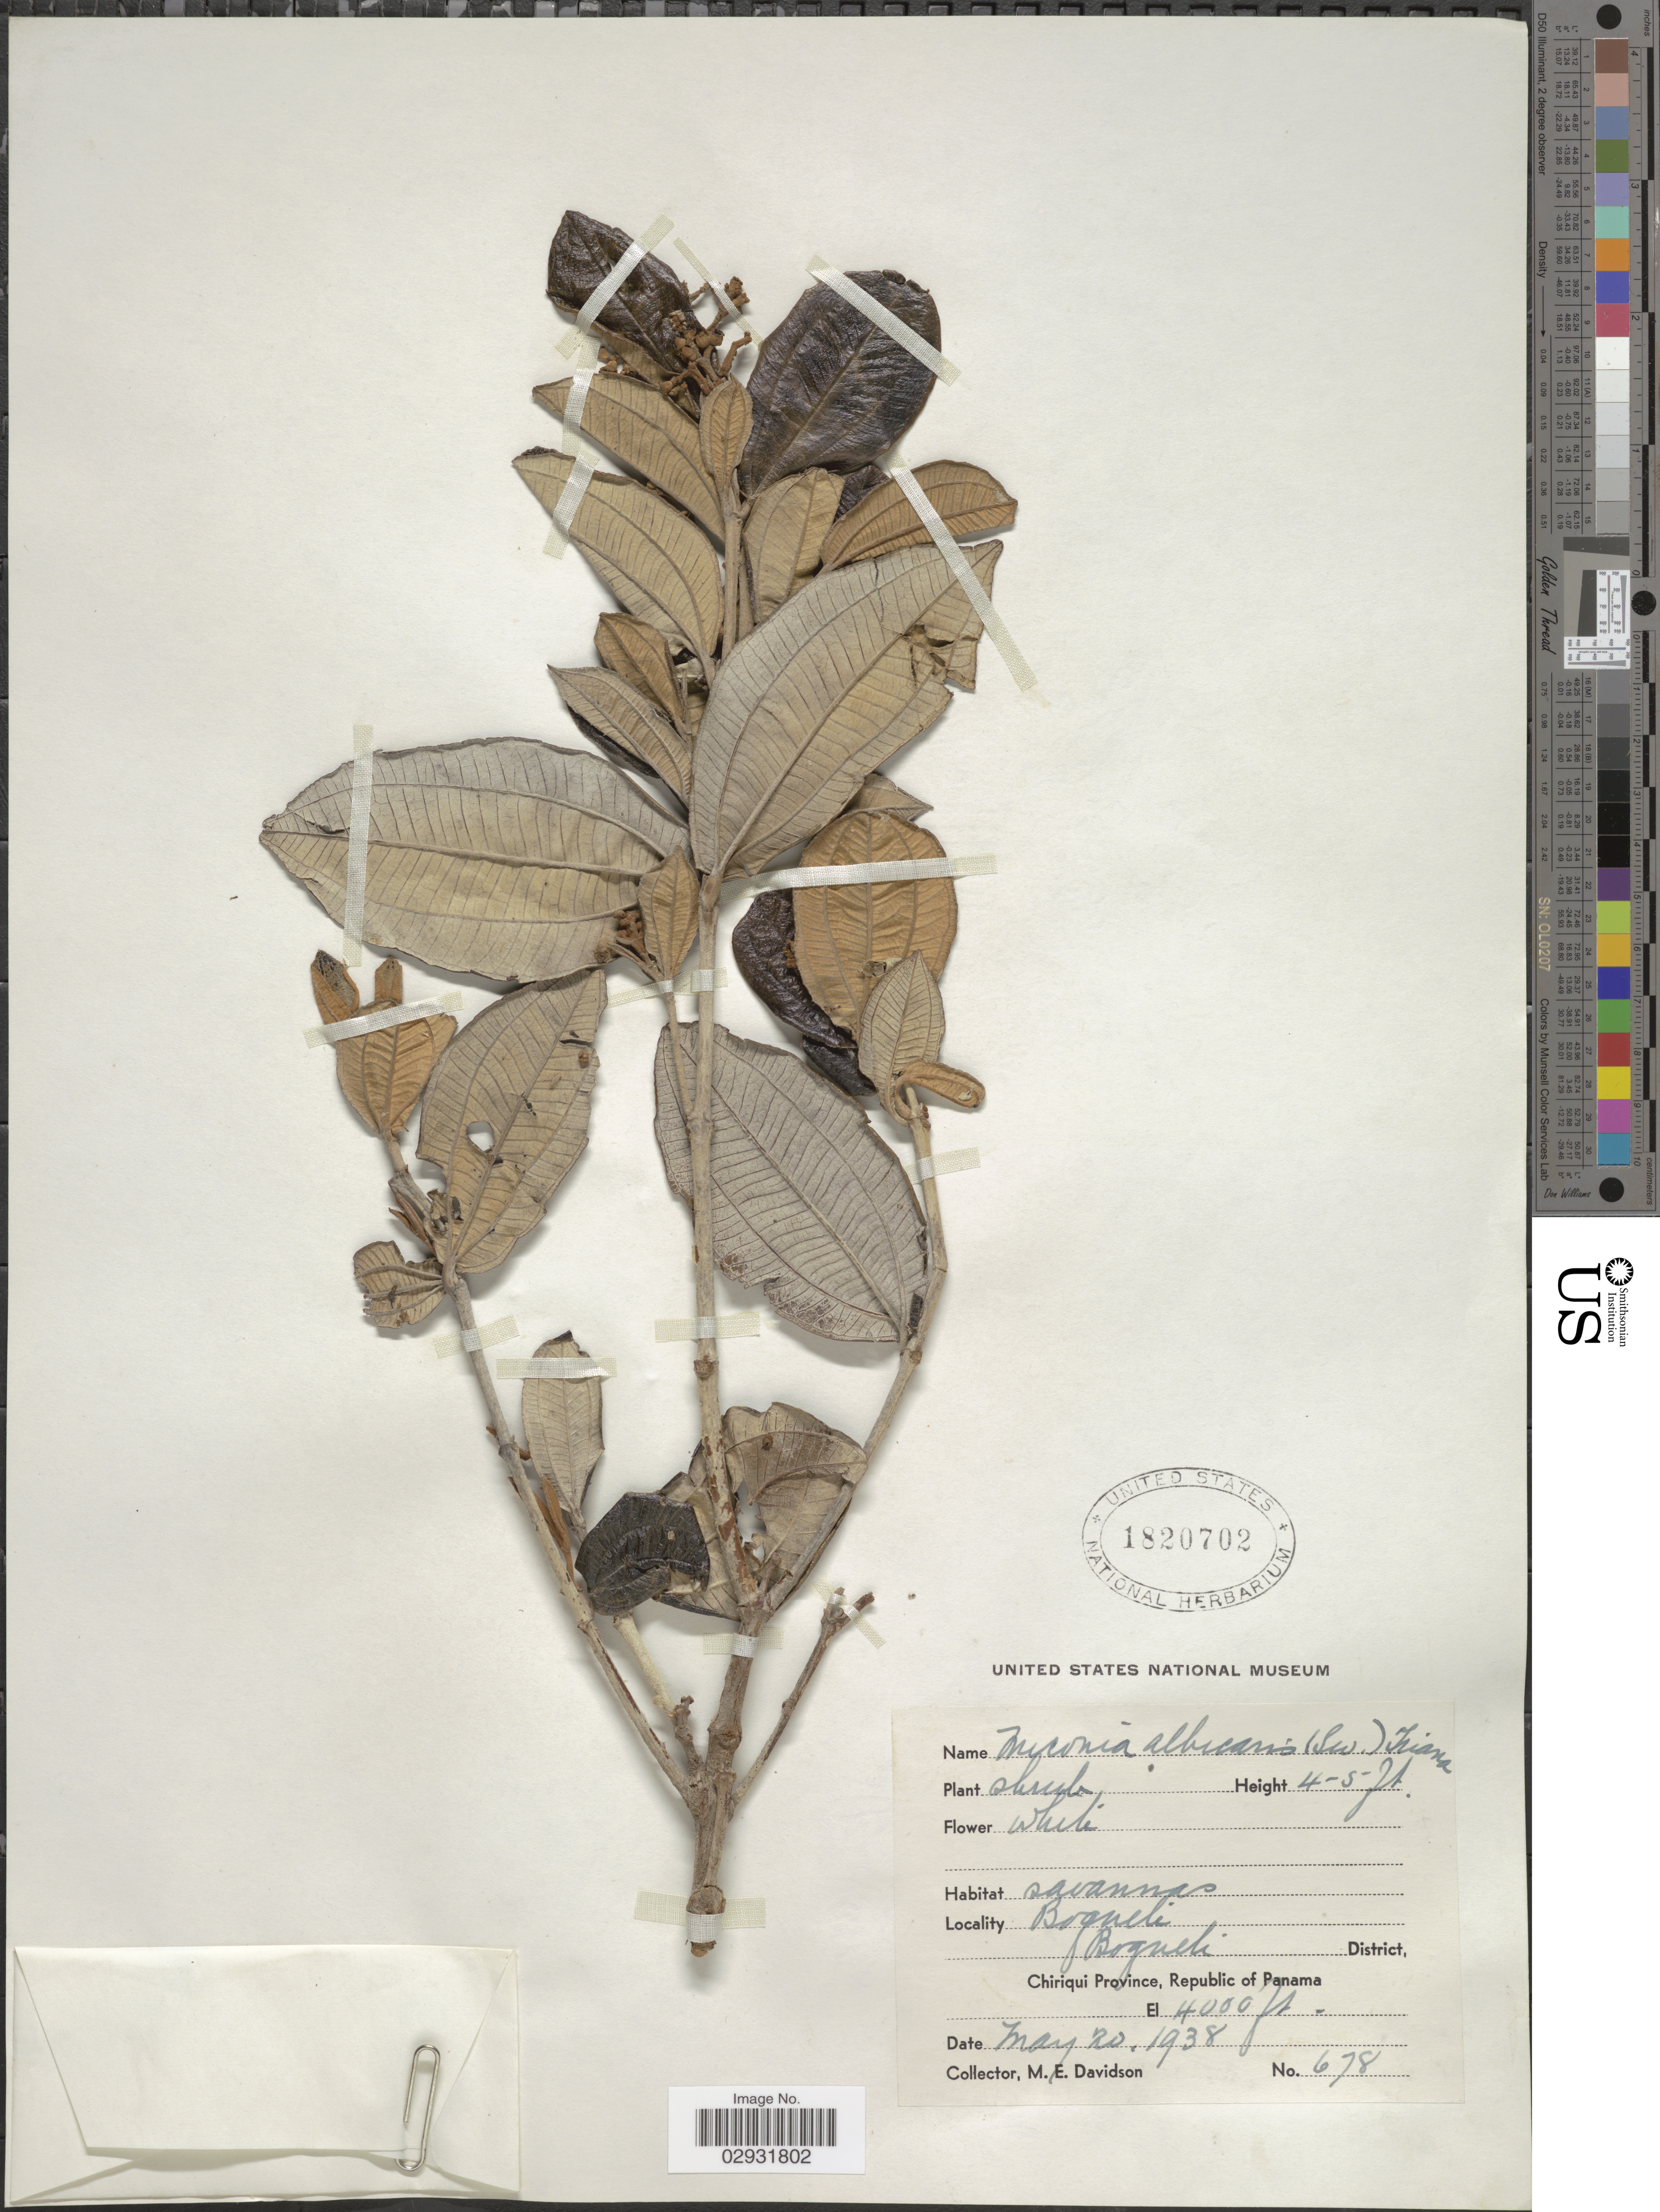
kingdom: Plantae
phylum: Tracheophyta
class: Magnoliopsida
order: Myrtales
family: Melastomataceae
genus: Miconia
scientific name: Miconia albicans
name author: (Sw.) Steud.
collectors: M. E. Davidson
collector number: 678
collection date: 1938-05-20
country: Panama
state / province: Chiriqui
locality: Boquete. Boquete District, Chiriqui Province, Republic of Panama.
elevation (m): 1219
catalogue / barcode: US 1820702